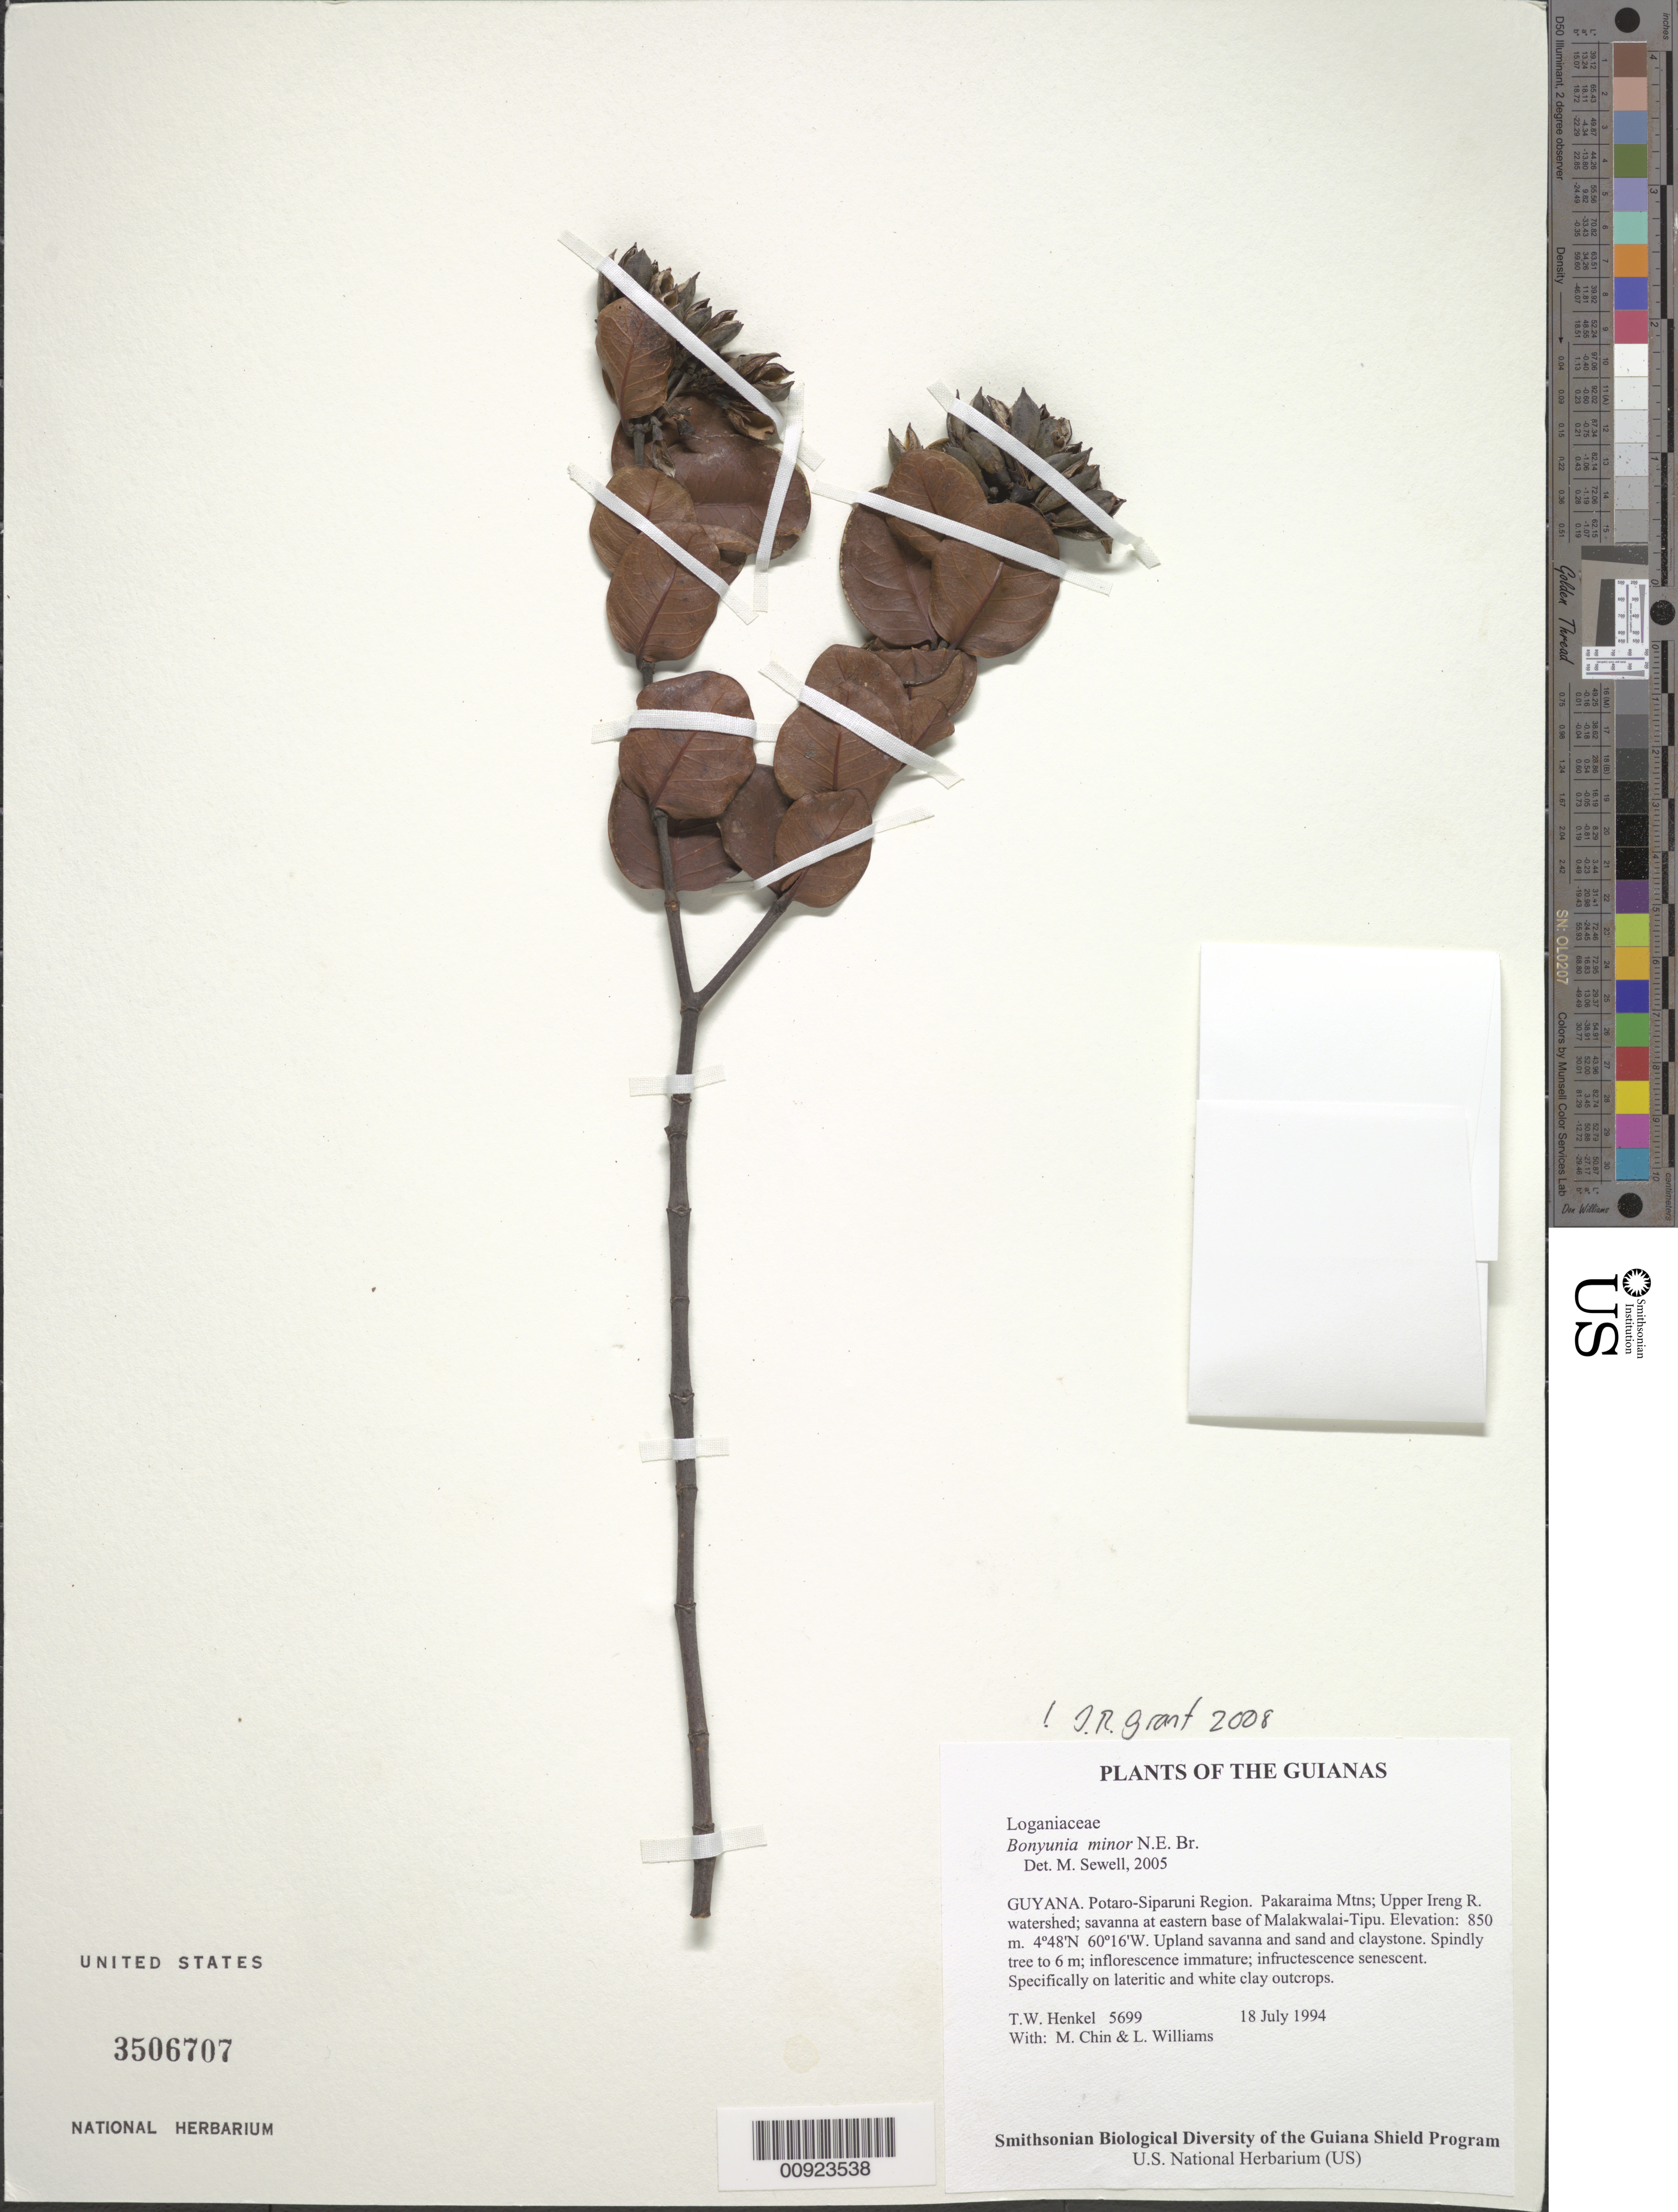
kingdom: Plantae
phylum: Tracheophyta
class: Magnoliopsida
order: Gentianales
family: Loganiaceae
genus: Bonyunia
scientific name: Bonyunia minor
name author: N.E. Br.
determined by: Sewell, M.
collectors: T. Henkel, M. Chin & L. Williams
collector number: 5699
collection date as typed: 18 July 1994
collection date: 1994-07-18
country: Guyana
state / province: Potaro-Siparuni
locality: Pakaraima Mtns; Upper Ireng R. watershed; savanna at eastern base of Malakwalai-Tipu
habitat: Upland savanna and sand and claystone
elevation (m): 850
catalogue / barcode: US 3506707